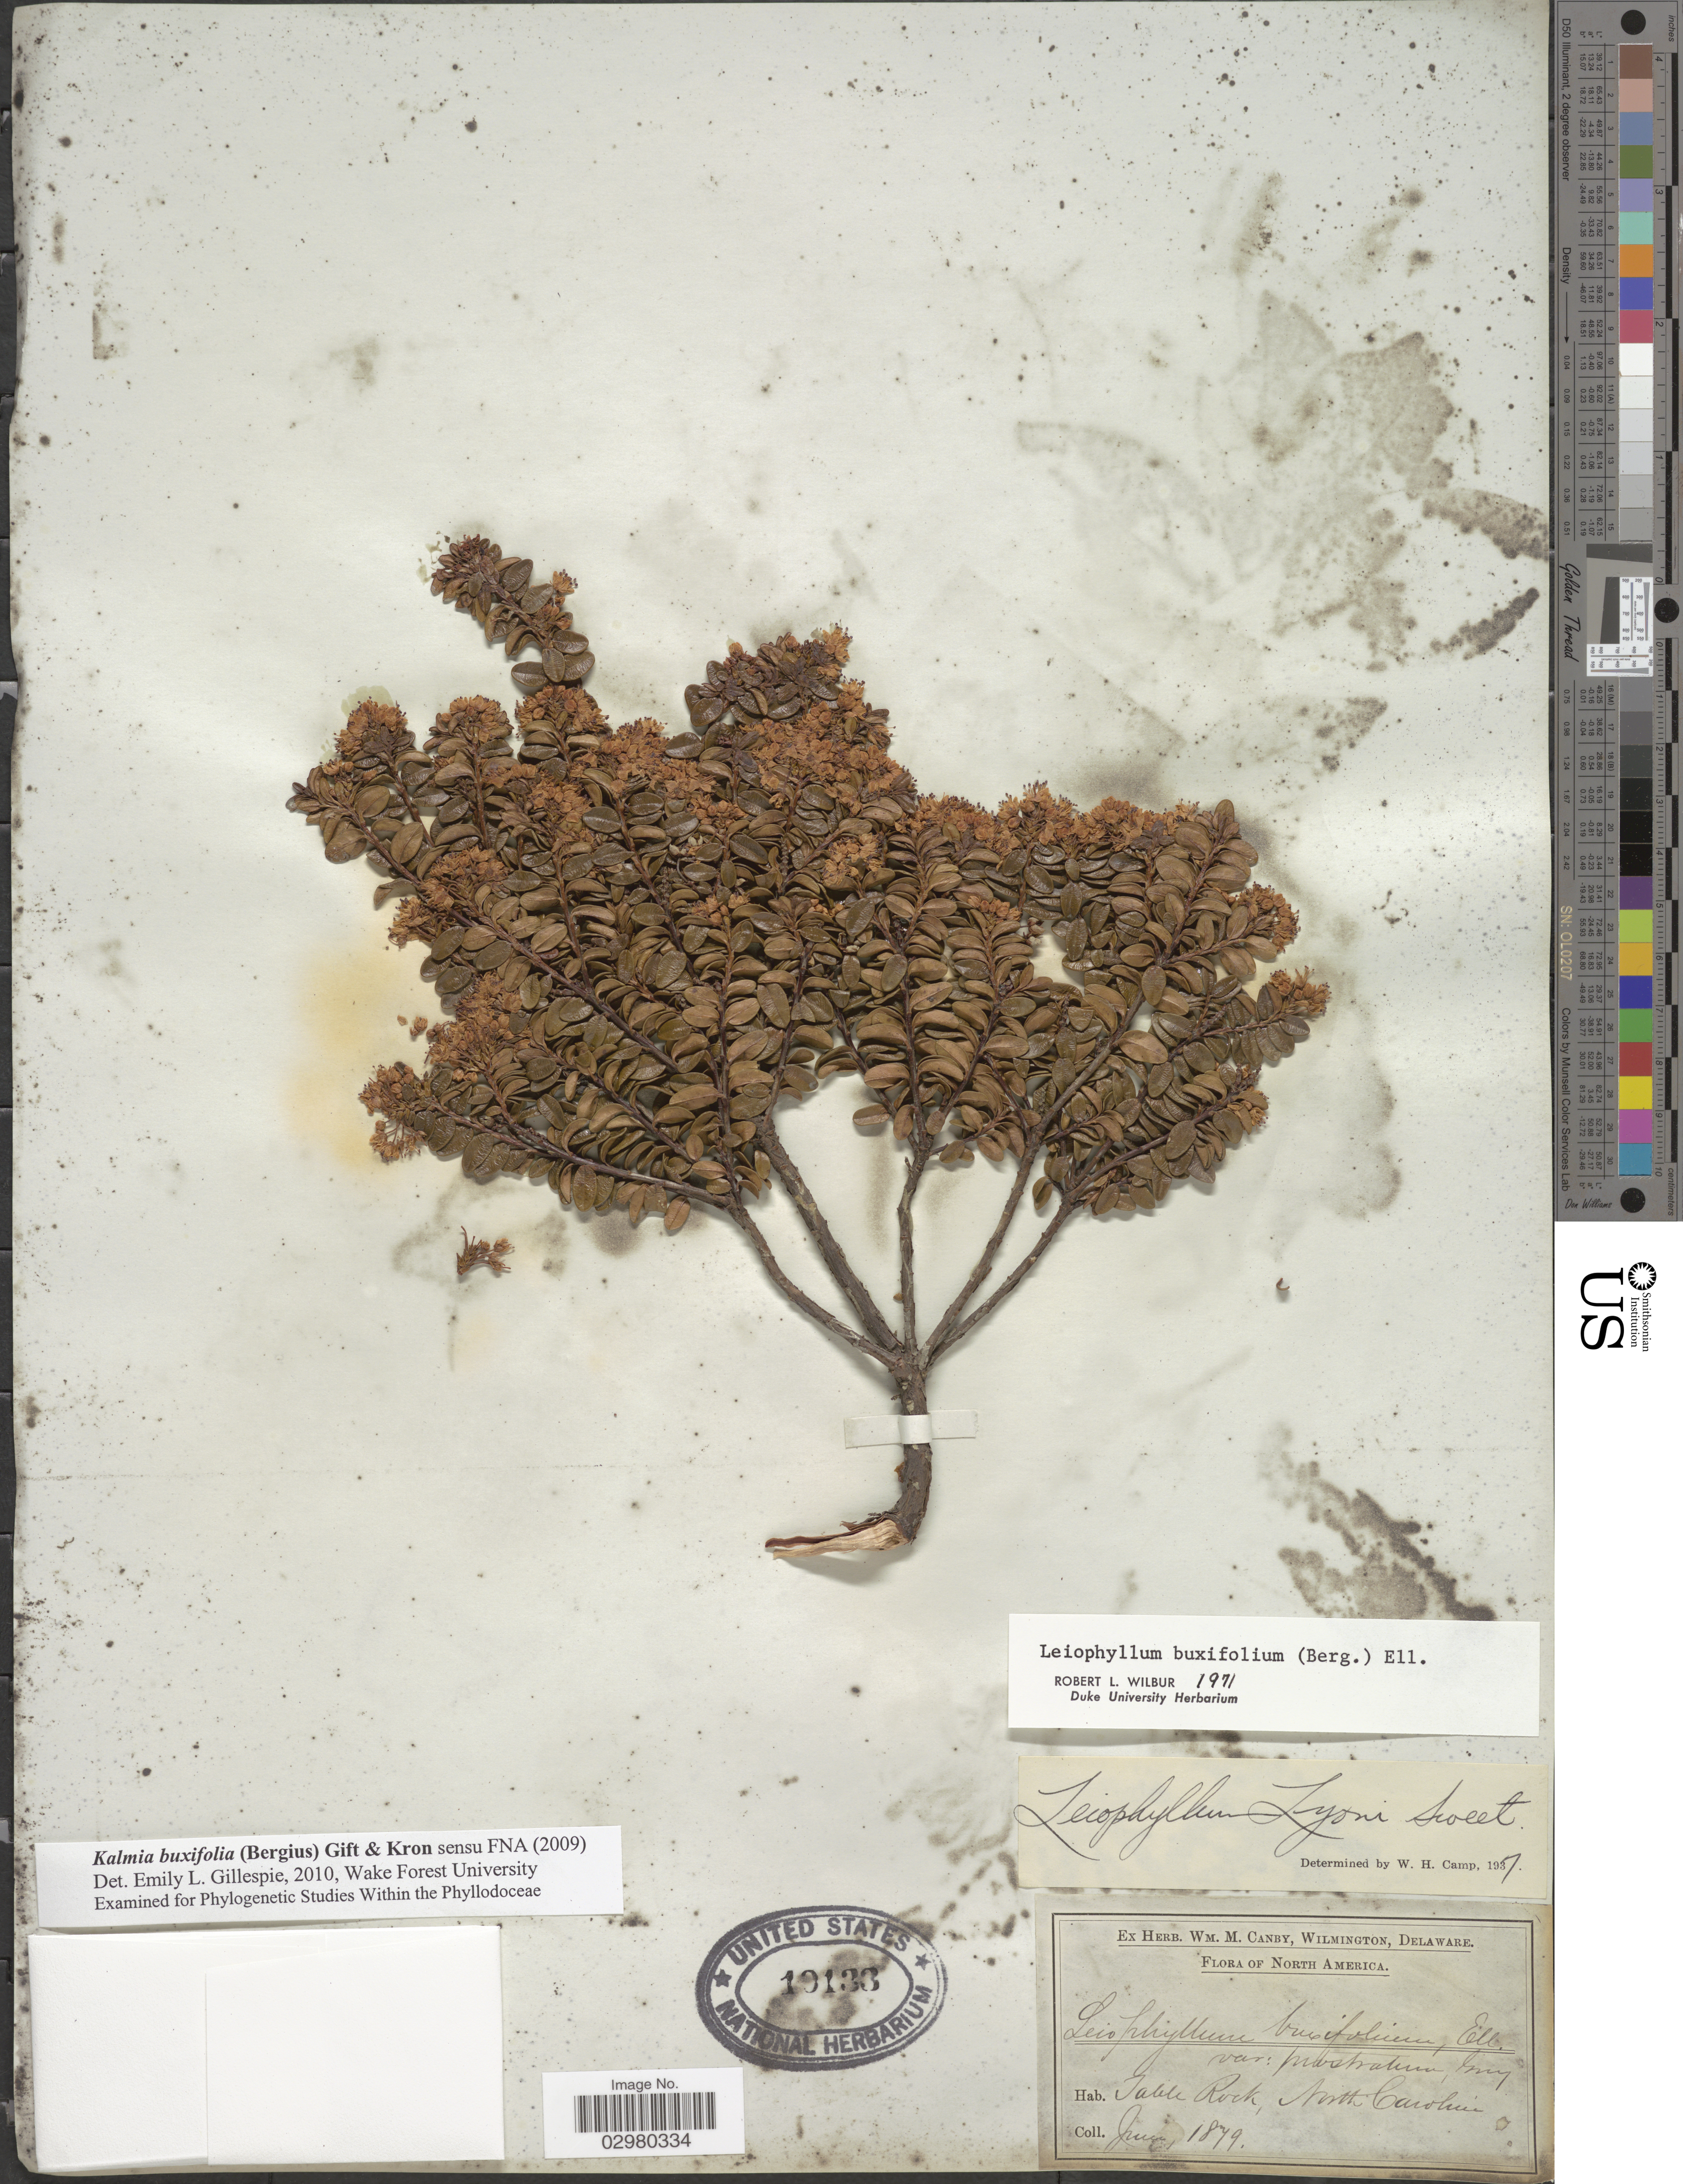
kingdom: Plantae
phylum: Tracheophyta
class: Magnoliopsida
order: Ericales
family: Ericaceae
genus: Leiophyllum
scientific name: Leiophyllum buxifolium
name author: (Bergius) Elliott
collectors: W. M. Canby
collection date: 1879-06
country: United States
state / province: North Carolina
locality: Table Rock.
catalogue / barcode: US 103133